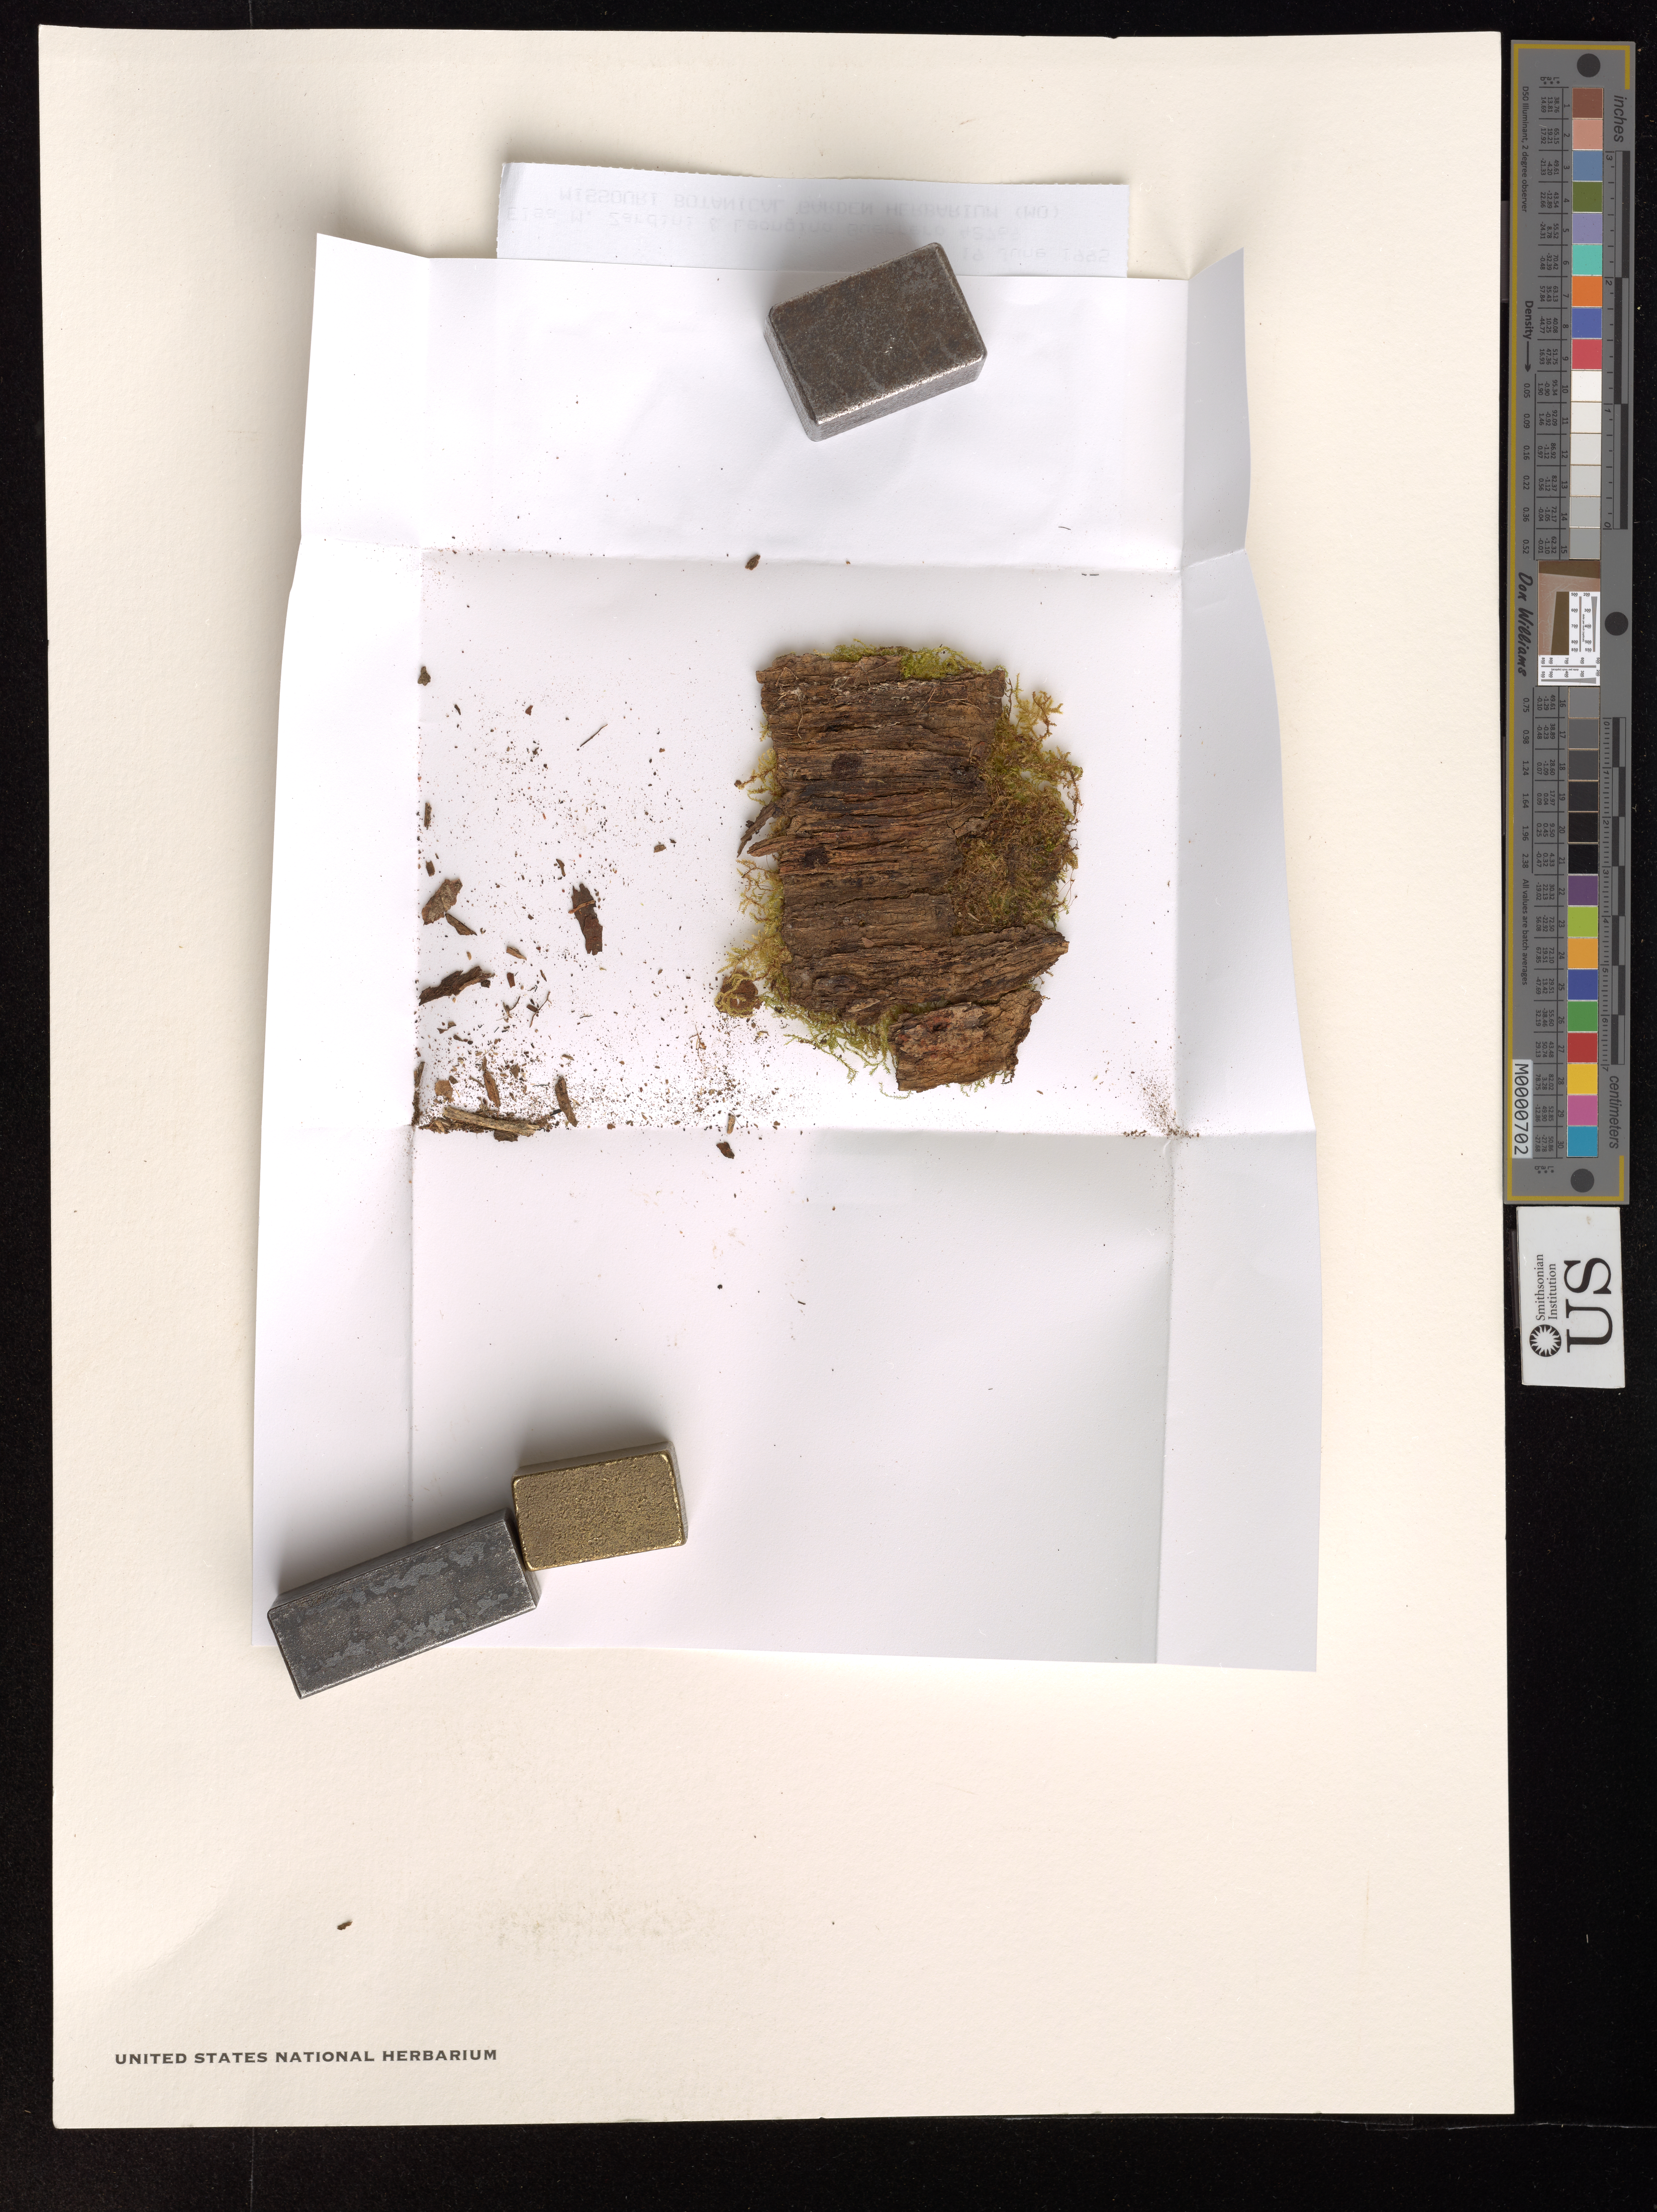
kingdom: Plantae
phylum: Bryophyta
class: Bryopsida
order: Hypnales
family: Hypnaceae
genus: Vesicularia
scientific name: Vesicularia vesicularis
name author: (Schwaegr.) Broth.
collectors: E. Zardini & L. Guerrero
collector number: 42769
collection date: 1995-06-19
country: Paraguay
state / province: San Pedro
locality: Yaguareté forest (Sustainable Forest Systems Site). Permanent plot.